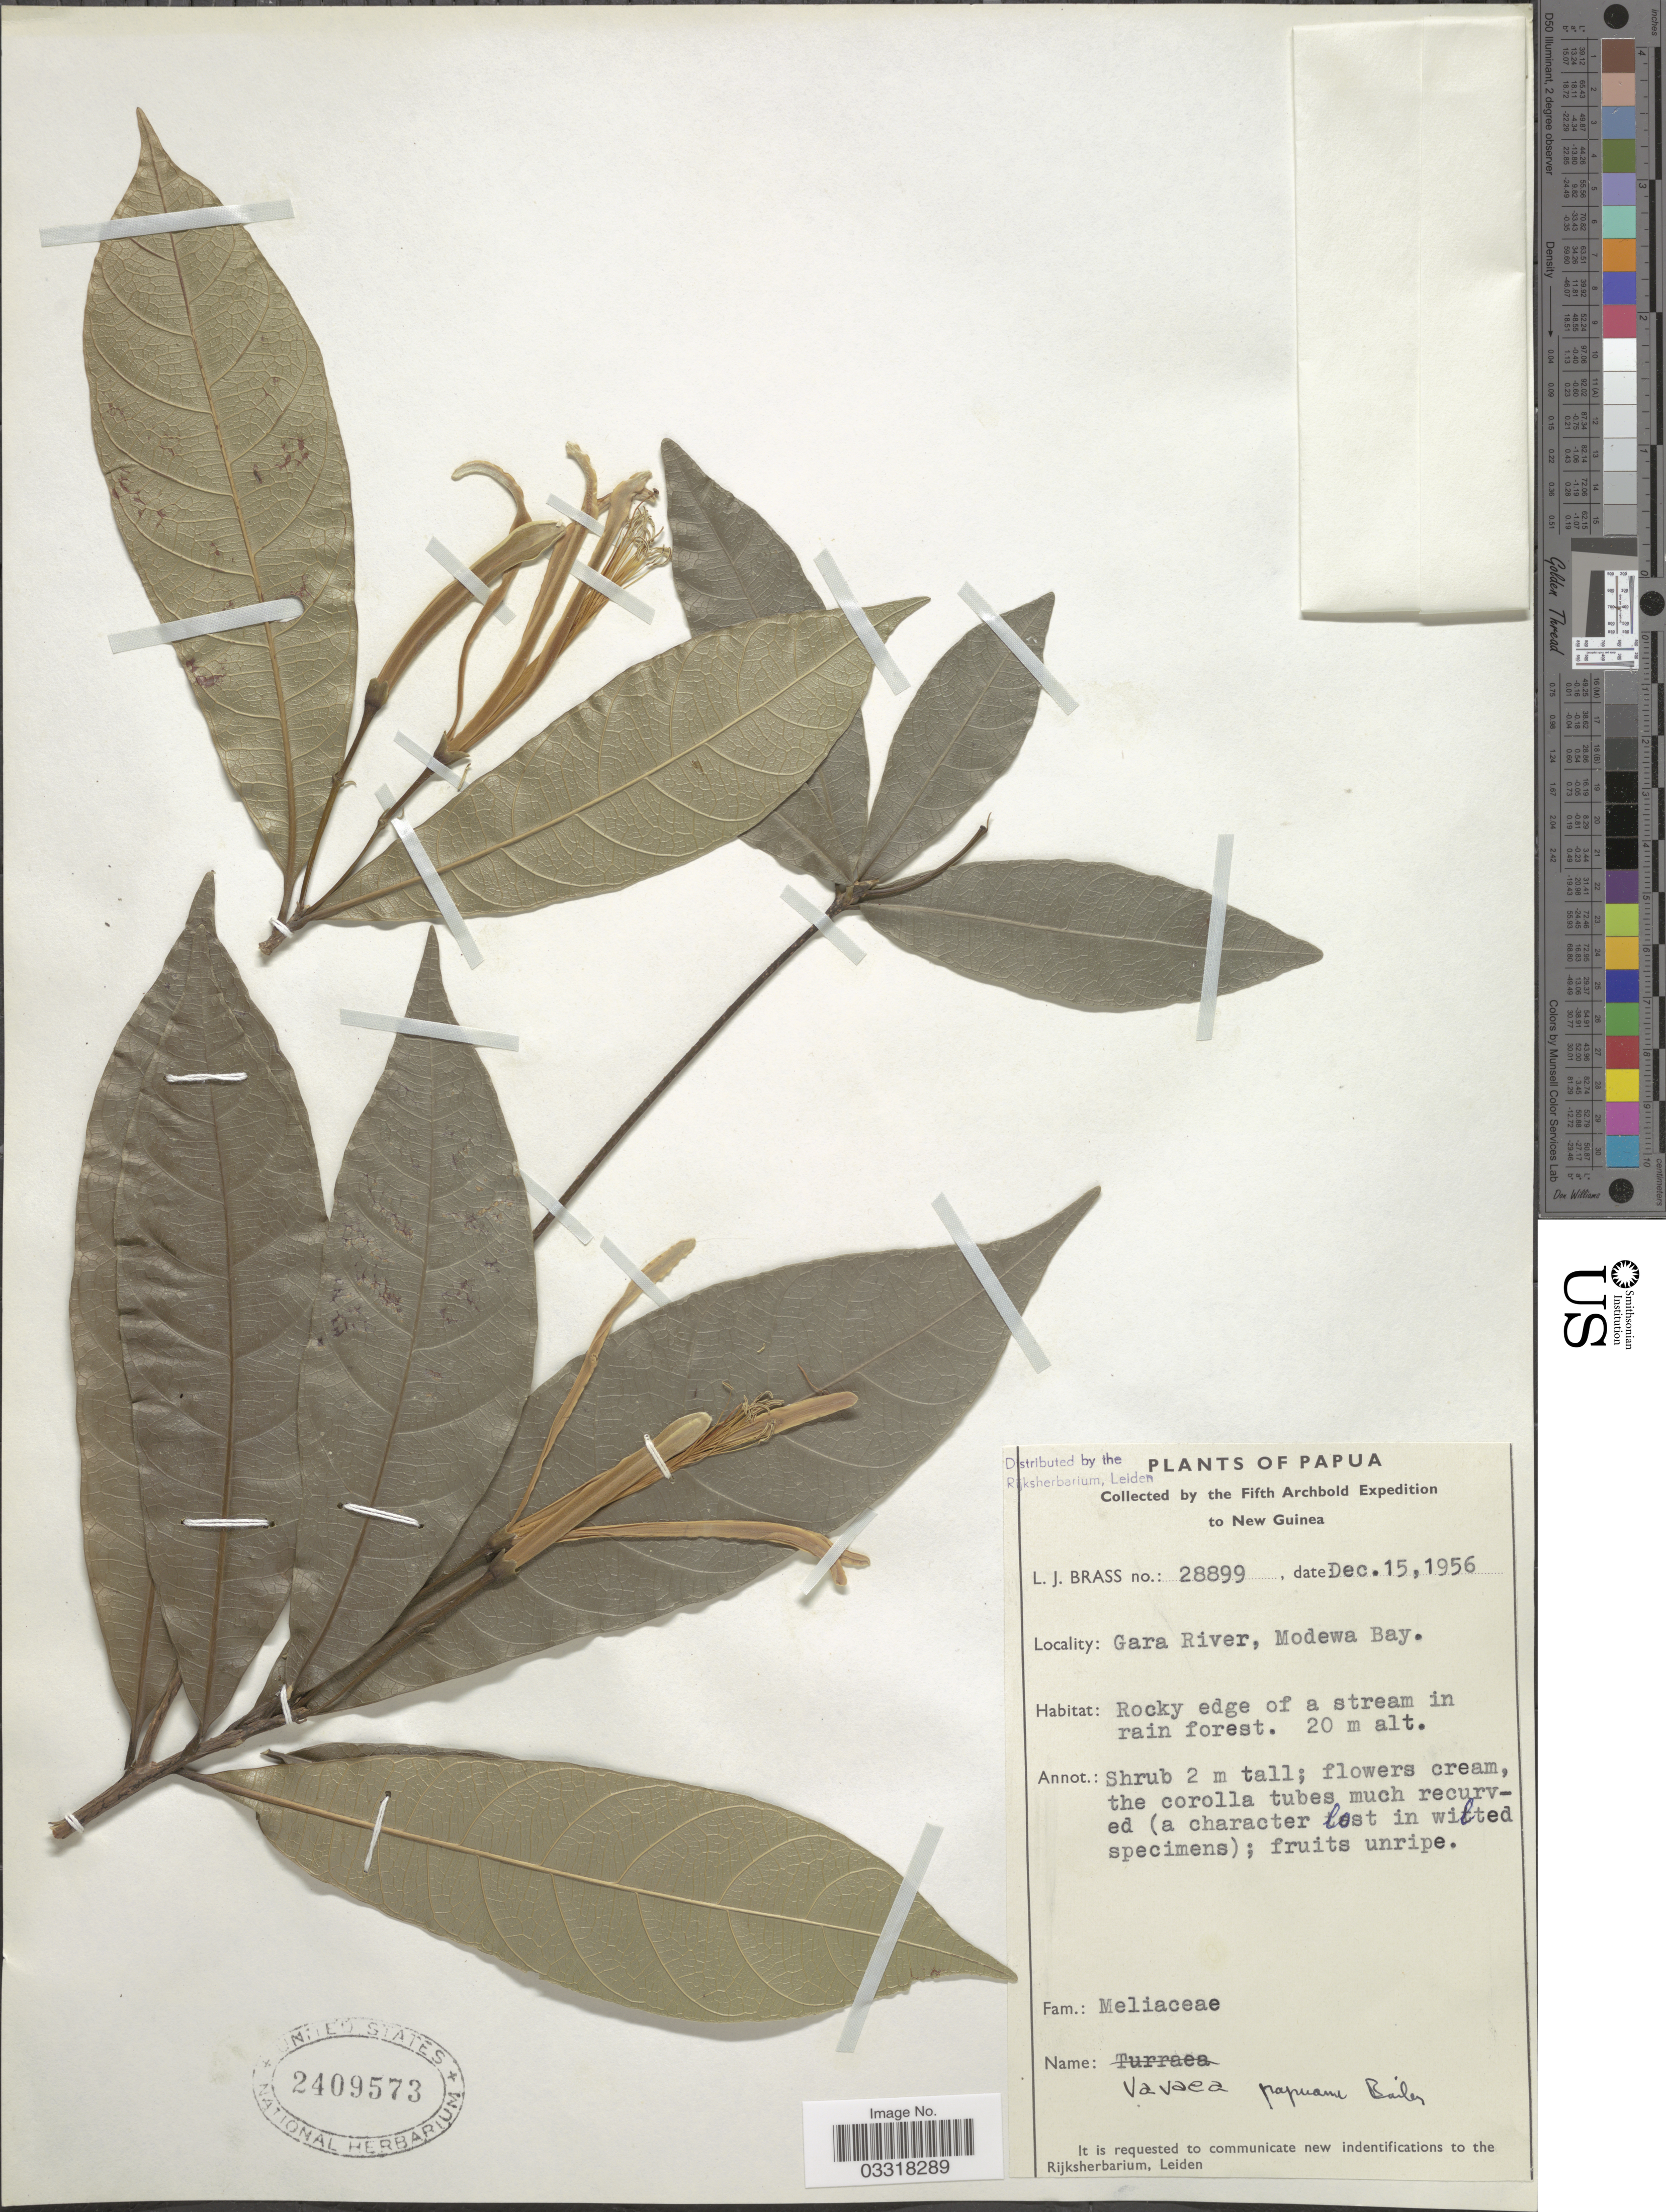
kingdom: Plantae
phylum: Tracheophyta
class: Magnoliopsida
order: Sapindales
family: Meliaceae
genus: Vavaea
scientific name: Vavaea papuana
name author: F.M. Bailey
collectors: L. J. Brass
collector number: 28899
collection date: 1956-12-15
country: Papua New Guinea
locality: Papua. New Guinea. Gara River, Modewa Bay.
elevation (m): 20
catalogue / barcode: US 2409573